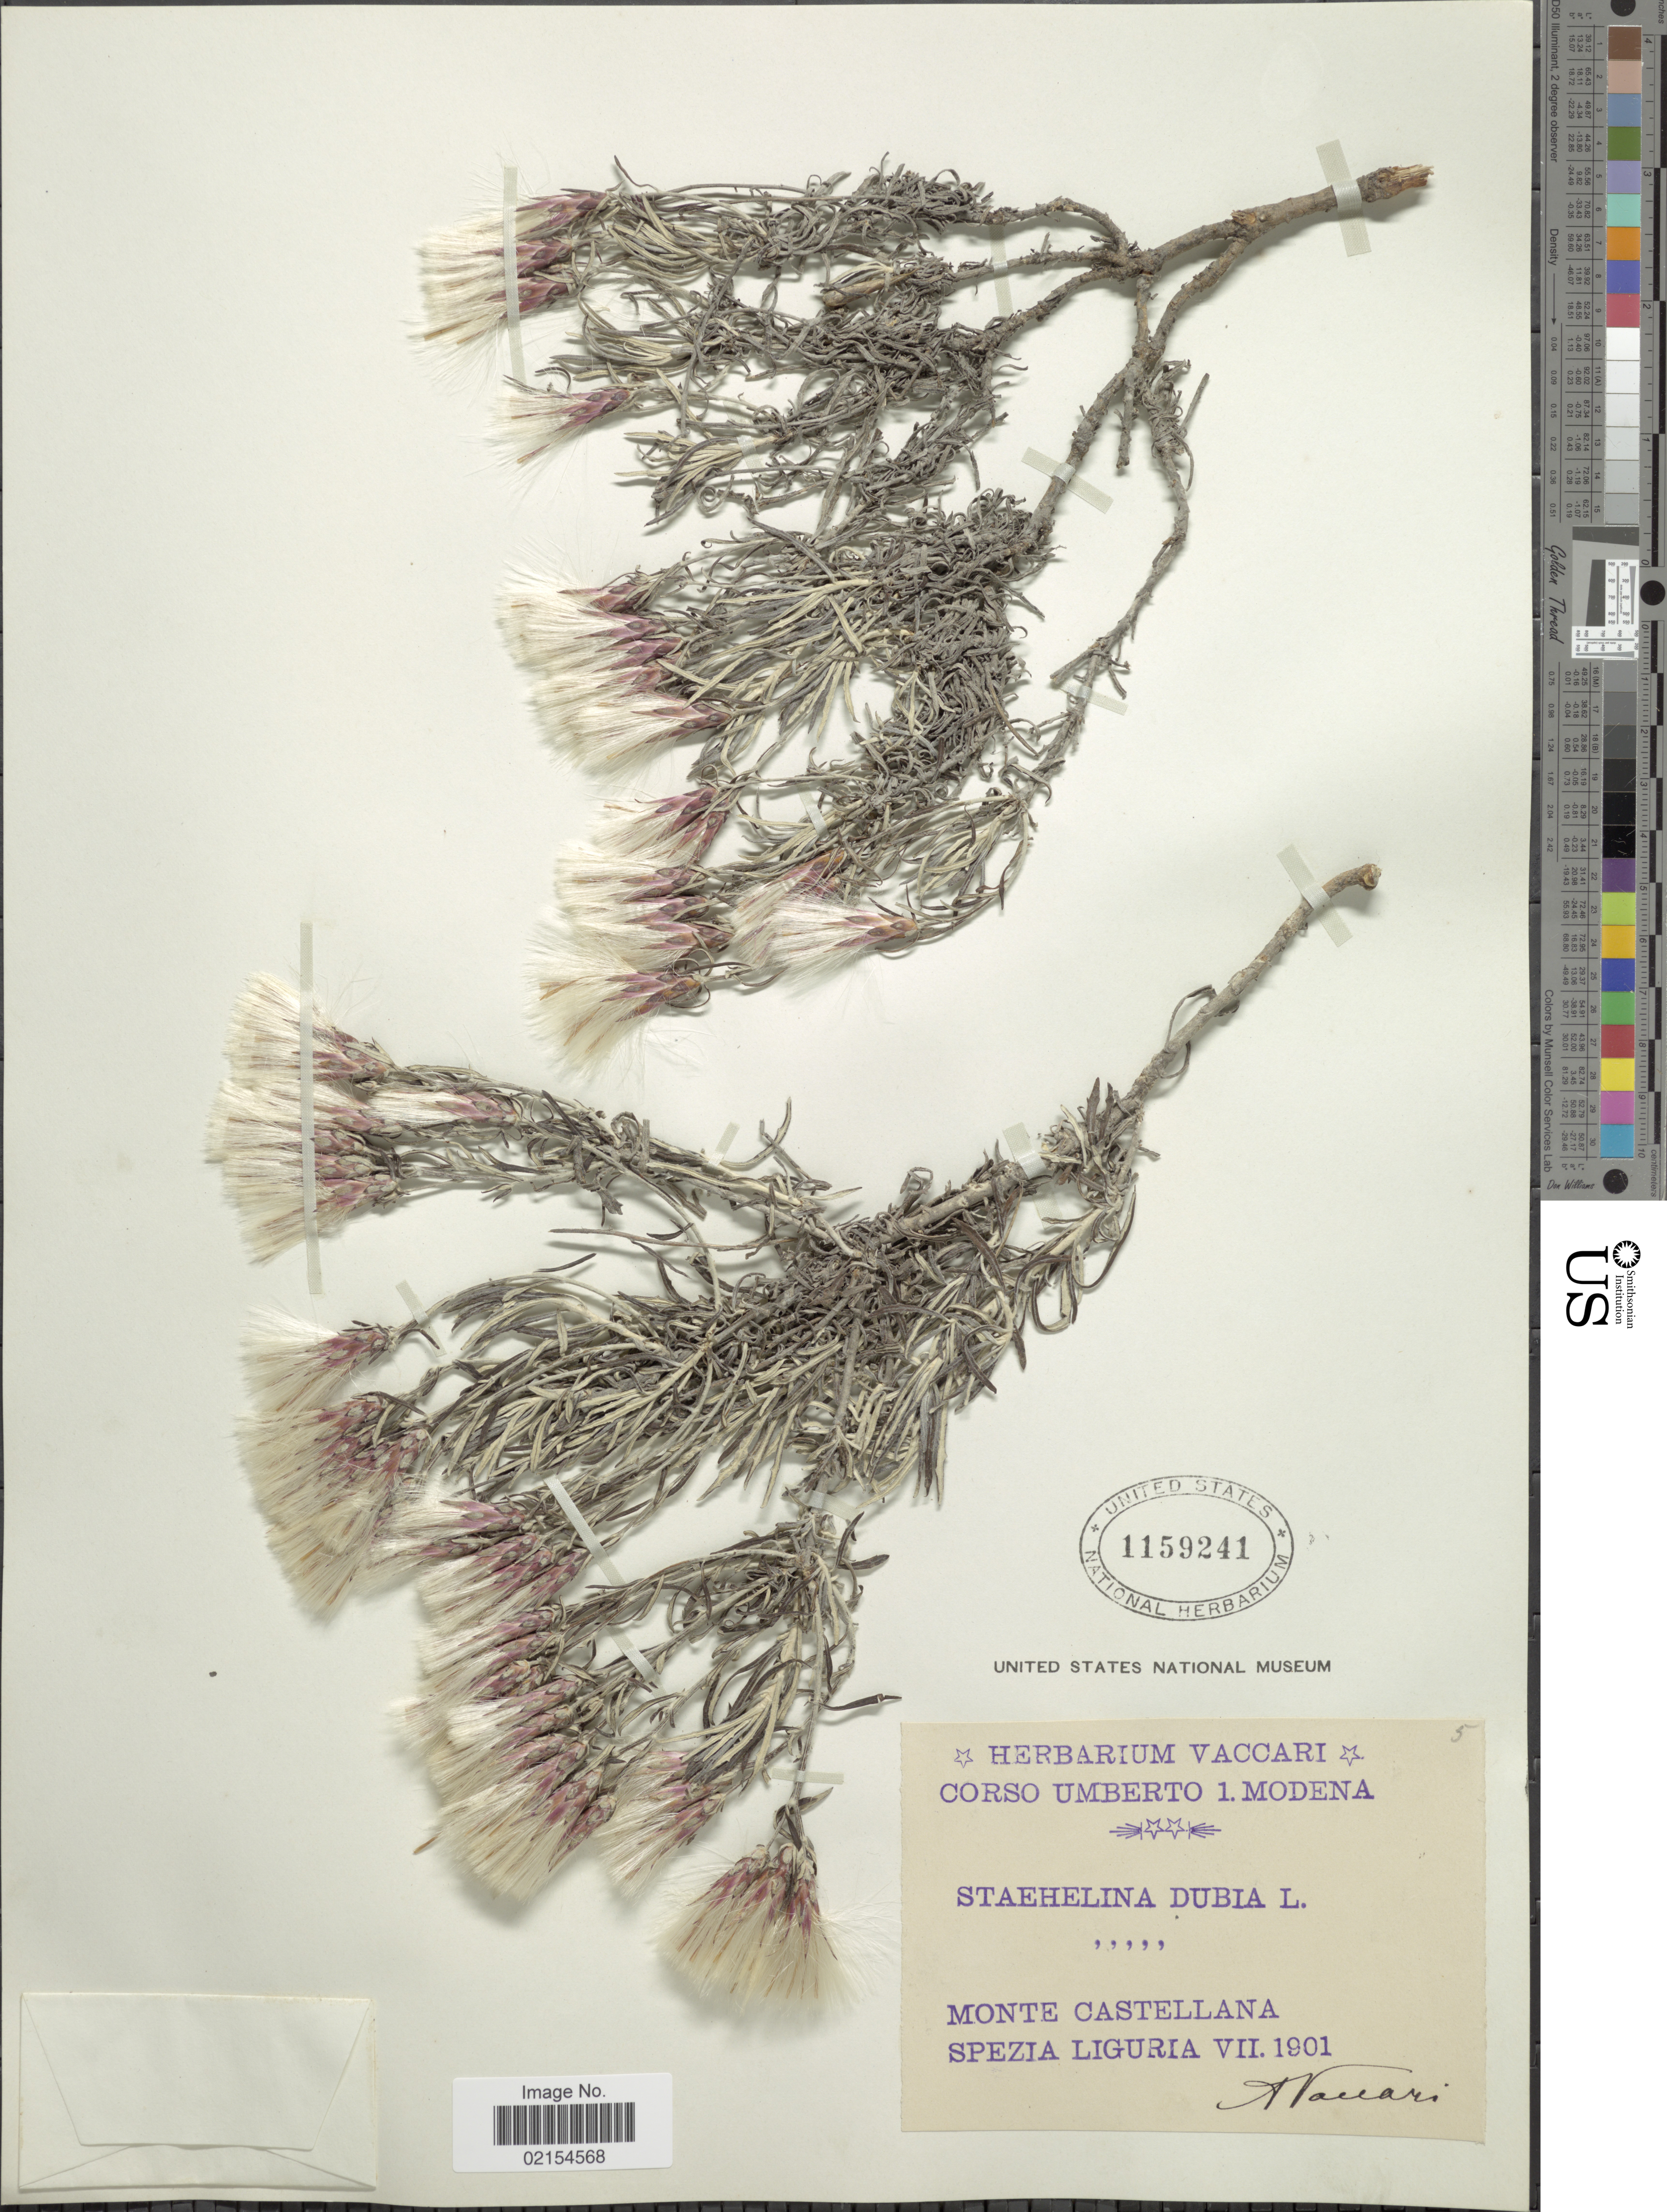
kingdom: Plantae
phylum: Tracheophyta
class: Magnoliopsida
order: Asterales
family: Asteraceae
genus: Staehelina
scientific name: Staehelina dubia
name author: L.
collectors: A. Vaccari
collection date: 1901-07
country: Italy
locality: Monte Castellana, Spezia Liguria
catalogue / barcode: US 1159241